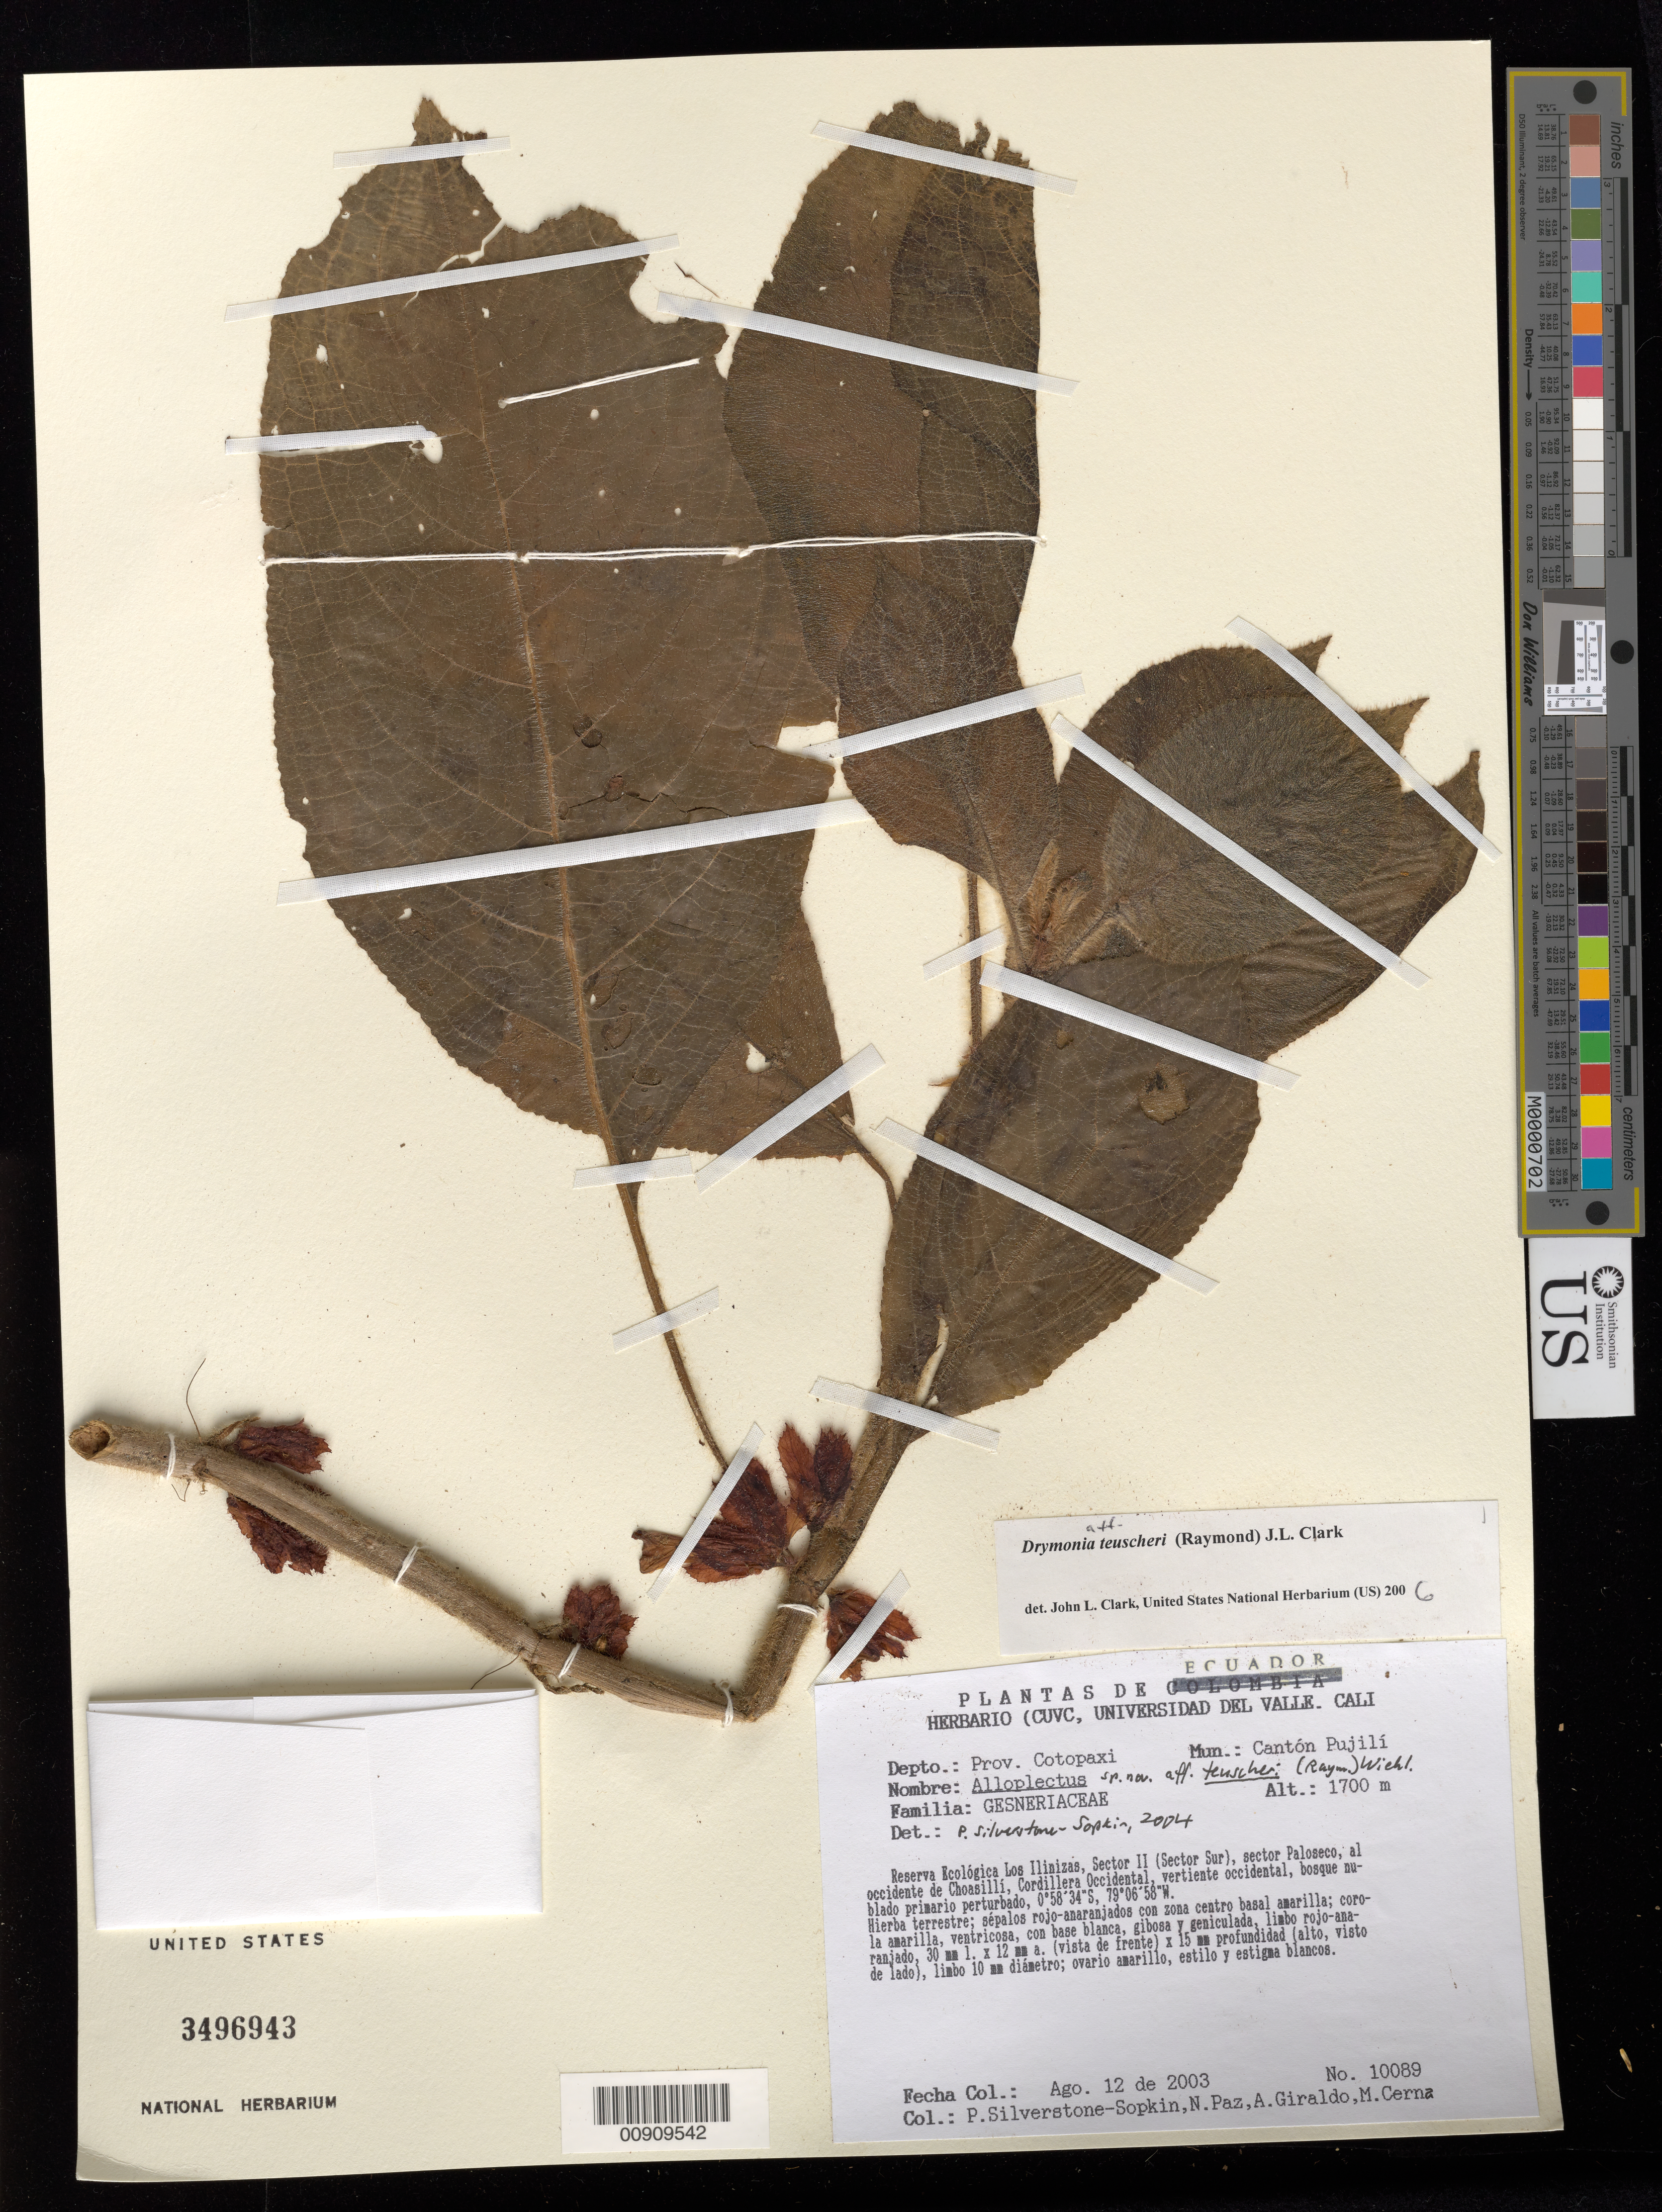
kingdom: Plantae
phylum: Tracheophyta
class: Magnoliopsida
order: Lamiales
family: Gesneriaceae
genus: Drymonia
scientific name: Drymonia teuscheri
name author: (Raymond) J.L. Clark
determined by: Clark, J. L., (SEL), The Marie Selby Botanical Garden (UNITED STATES)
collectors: P. A. Silverstone-Sopkin, N. Paz, A. Giraldo & M. Cerna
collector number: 10089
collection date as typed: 12 Aug 2003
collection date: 2003-08-12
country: Ecuador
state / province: Cotopaxi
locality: Cantón Pujilí. Reserva Ecológica Los Ilinizas, Sector II (Sector Sur), sector Paloseco, al occidente de Choasillí, Cordillera Occidental, vertiente occidental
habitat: Bosque nublado primario perturbado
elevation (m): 1700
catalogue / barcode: US 3496943